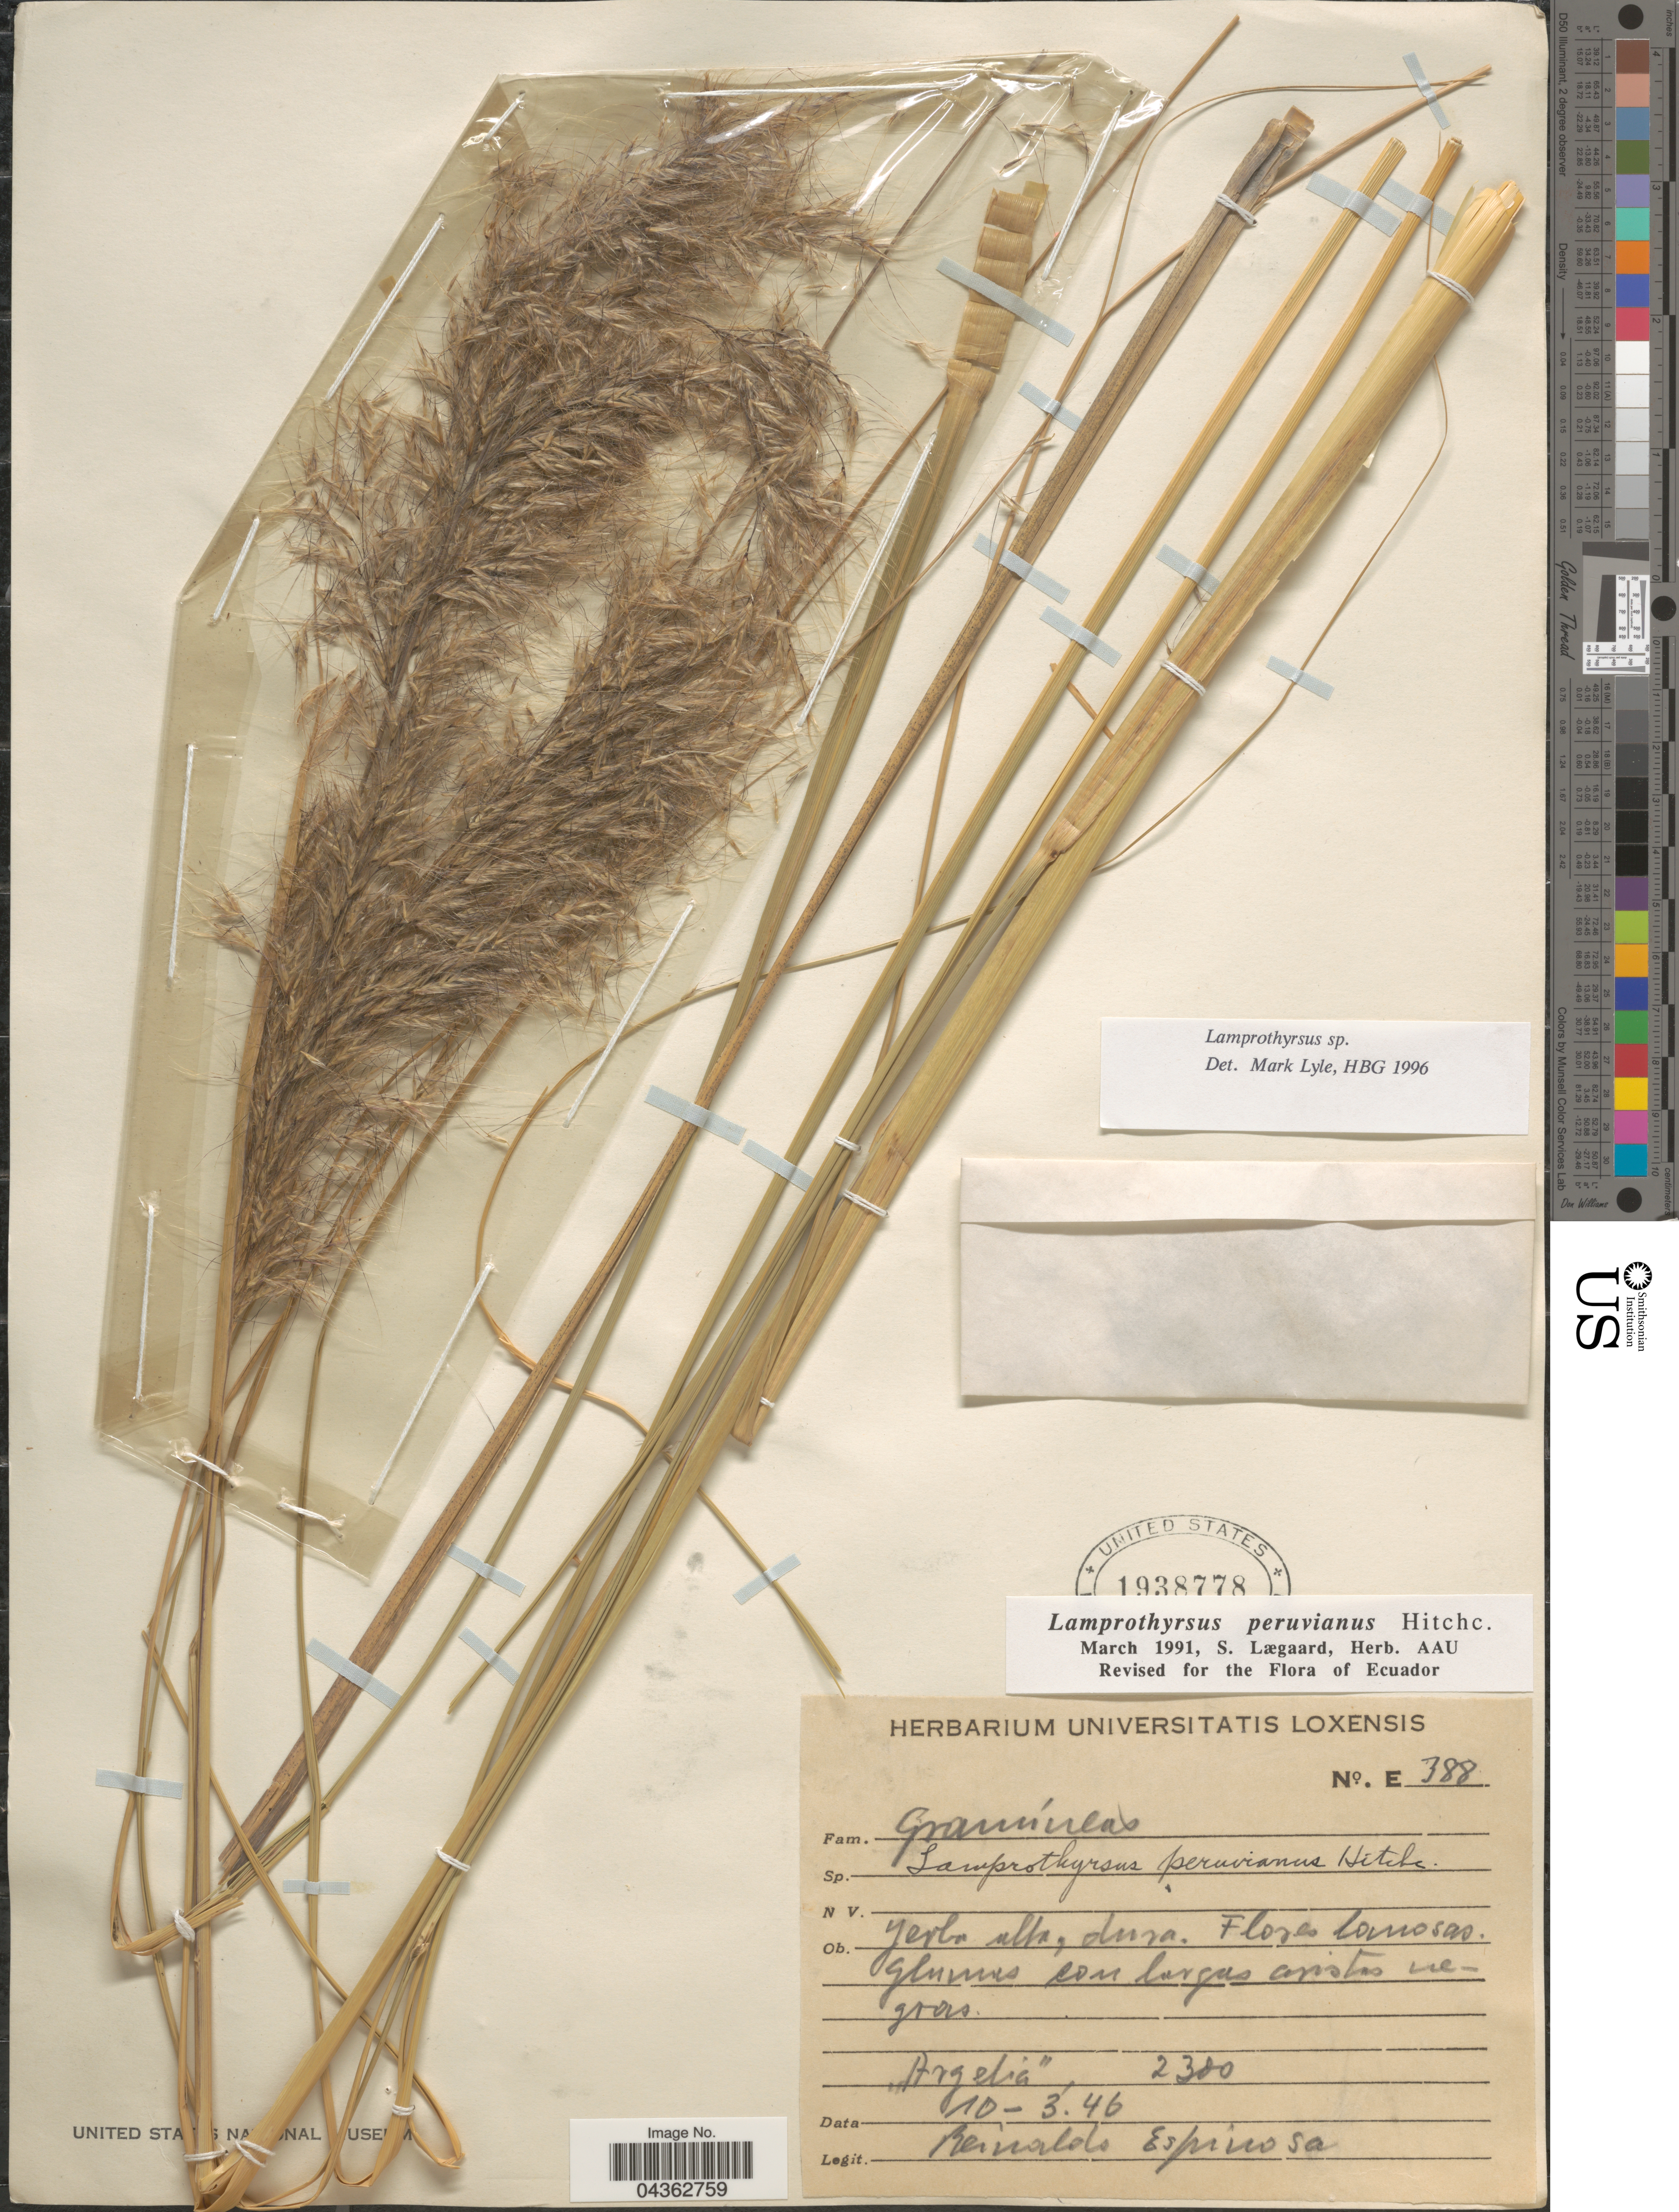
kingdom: Plantae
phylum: Tracheophyta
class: Liliopsida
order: Poales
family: Poaceae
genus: Cortaderia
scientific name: Cortaderia peruviana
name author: (Hitchc.) N.P. Barker & H.P. Linder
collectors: R. Espinosa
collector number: E388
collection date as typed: Transcribed d/m/y: 10/3/46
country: Ecuador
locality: Argelia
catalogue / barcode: US 1938778